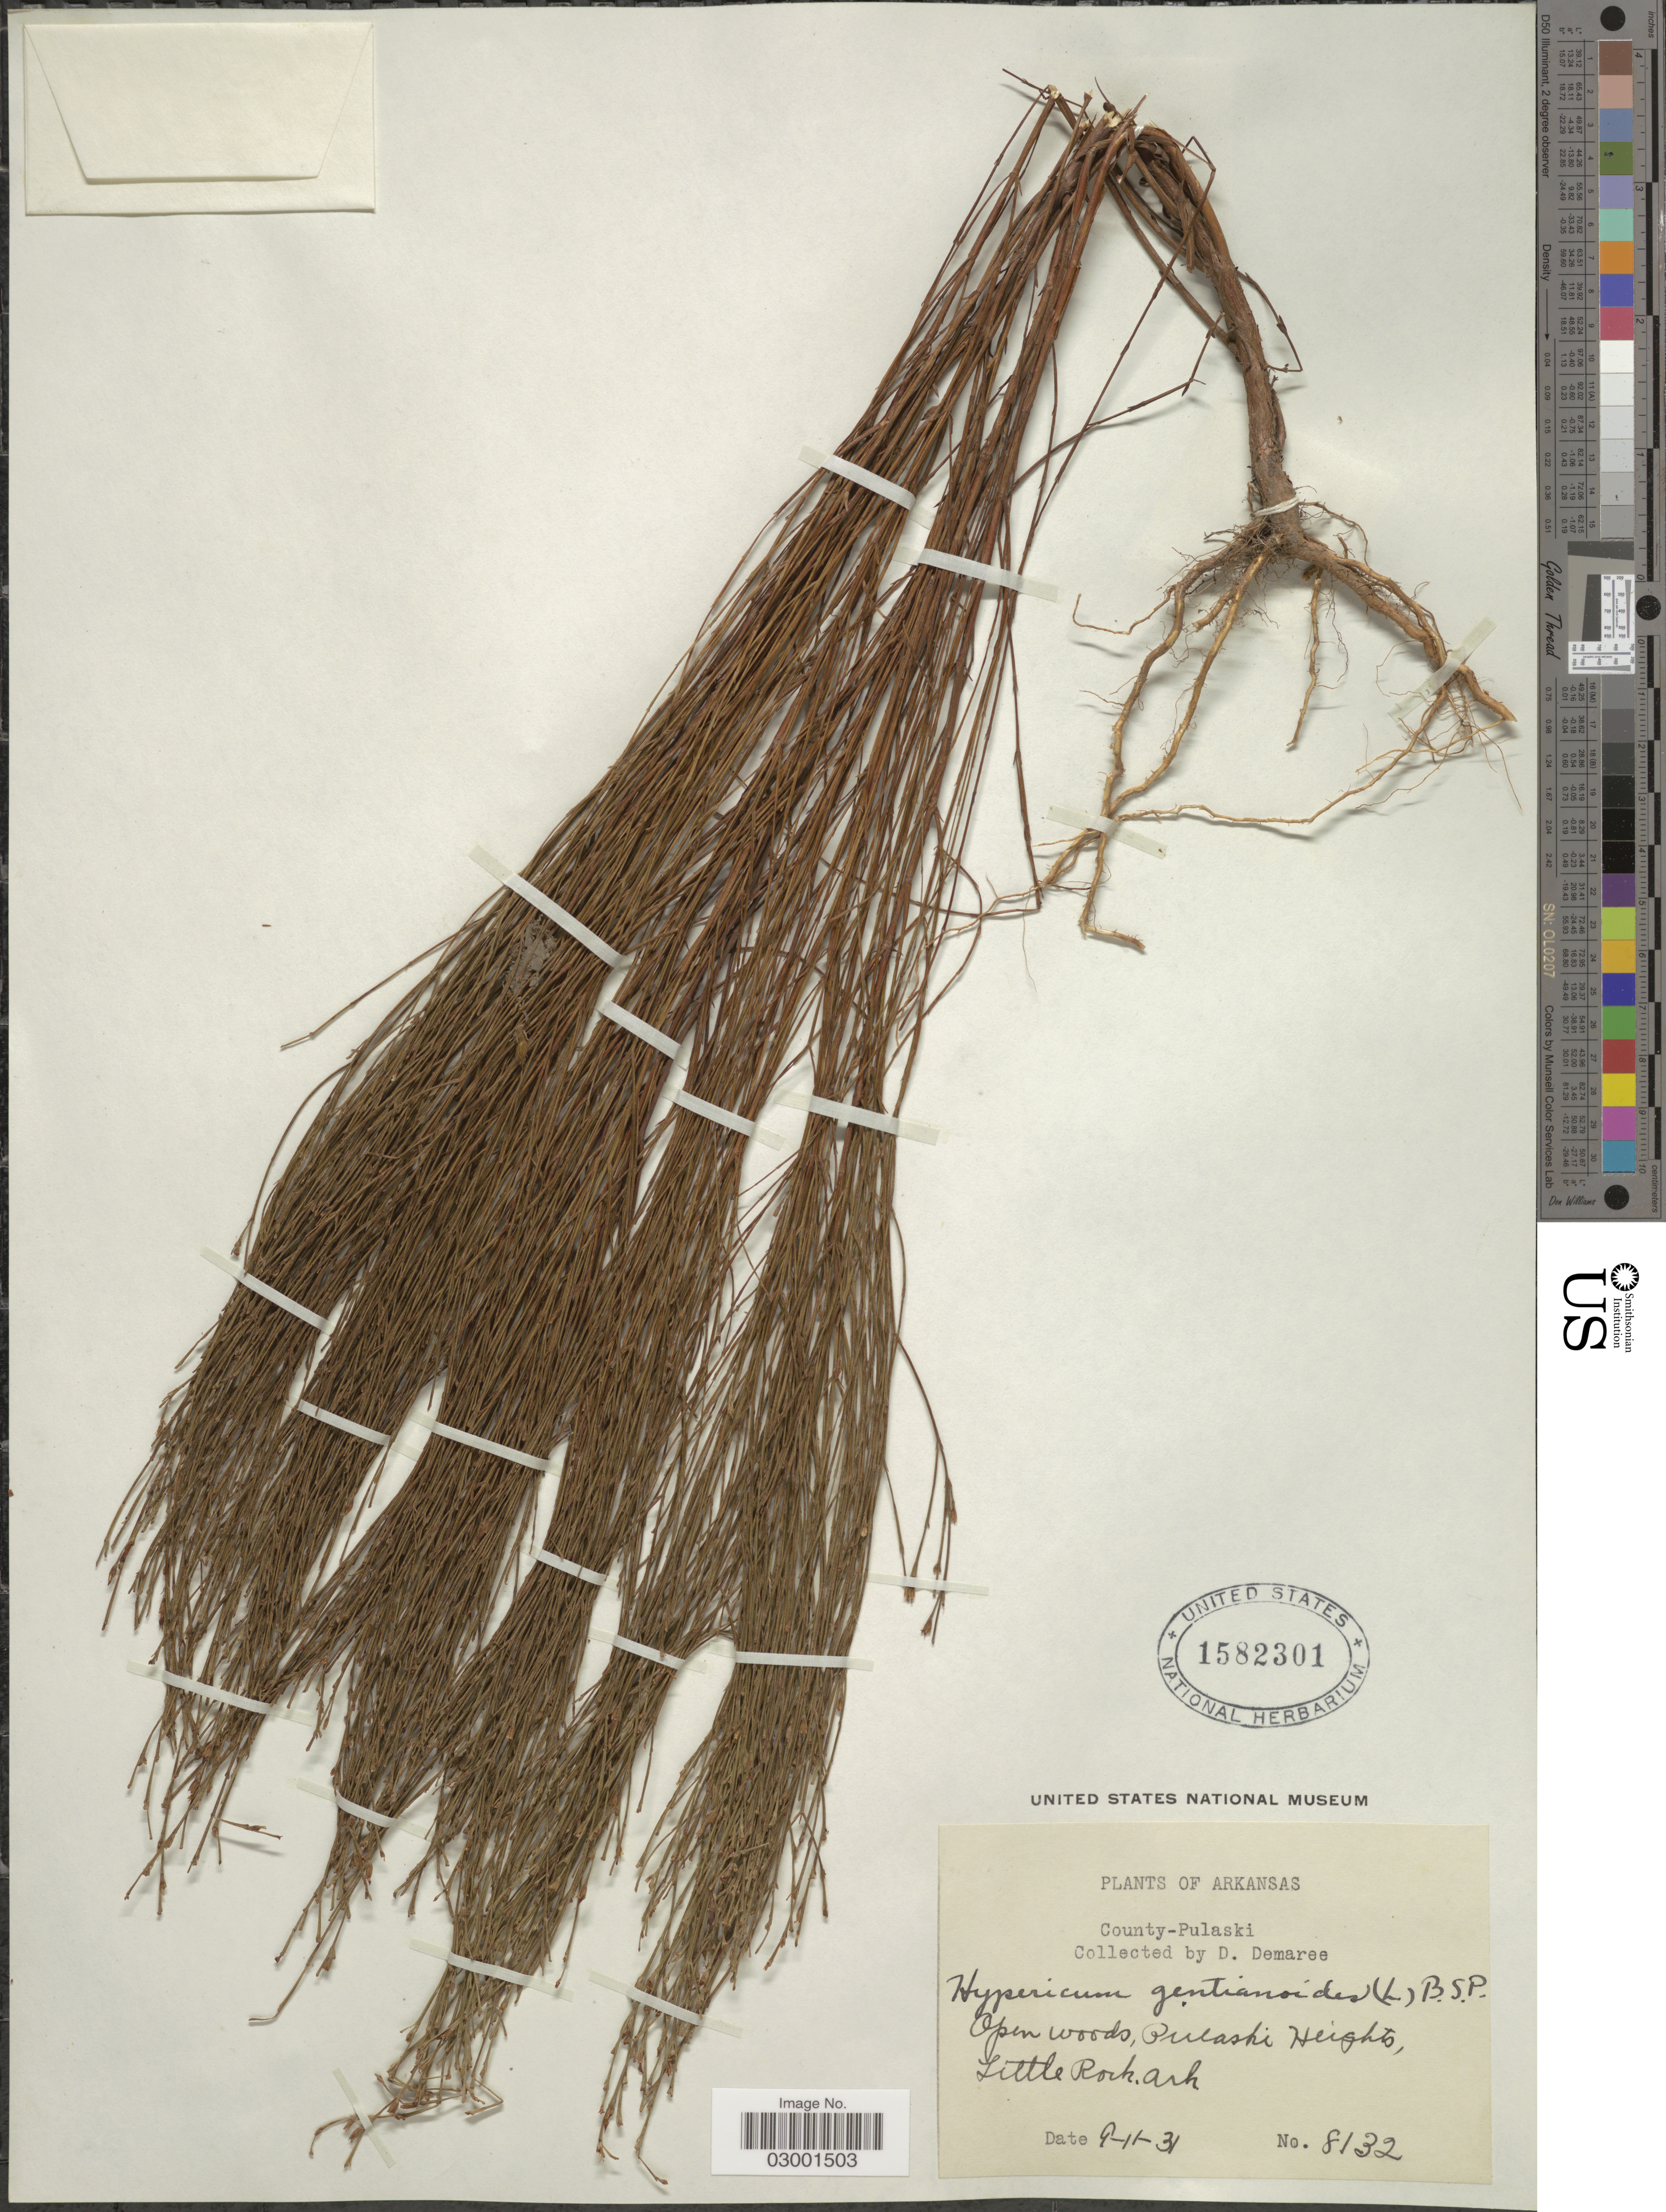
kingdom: Plantae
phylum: Tracheophyta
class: Magnoliopsida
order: Malpighiales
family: Hypericaceae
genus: Hypericum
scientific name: Hypericum gentianoides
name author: (L.) Britton, Stearns & Poggenb.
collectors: D. Demaree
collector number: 8132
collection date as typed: Transcribed d/m/y: 11/9/31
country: United States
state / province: Arkansas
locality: County-Pulaski, Pulaski Heights, Little Rock.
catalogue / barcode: US 1582301